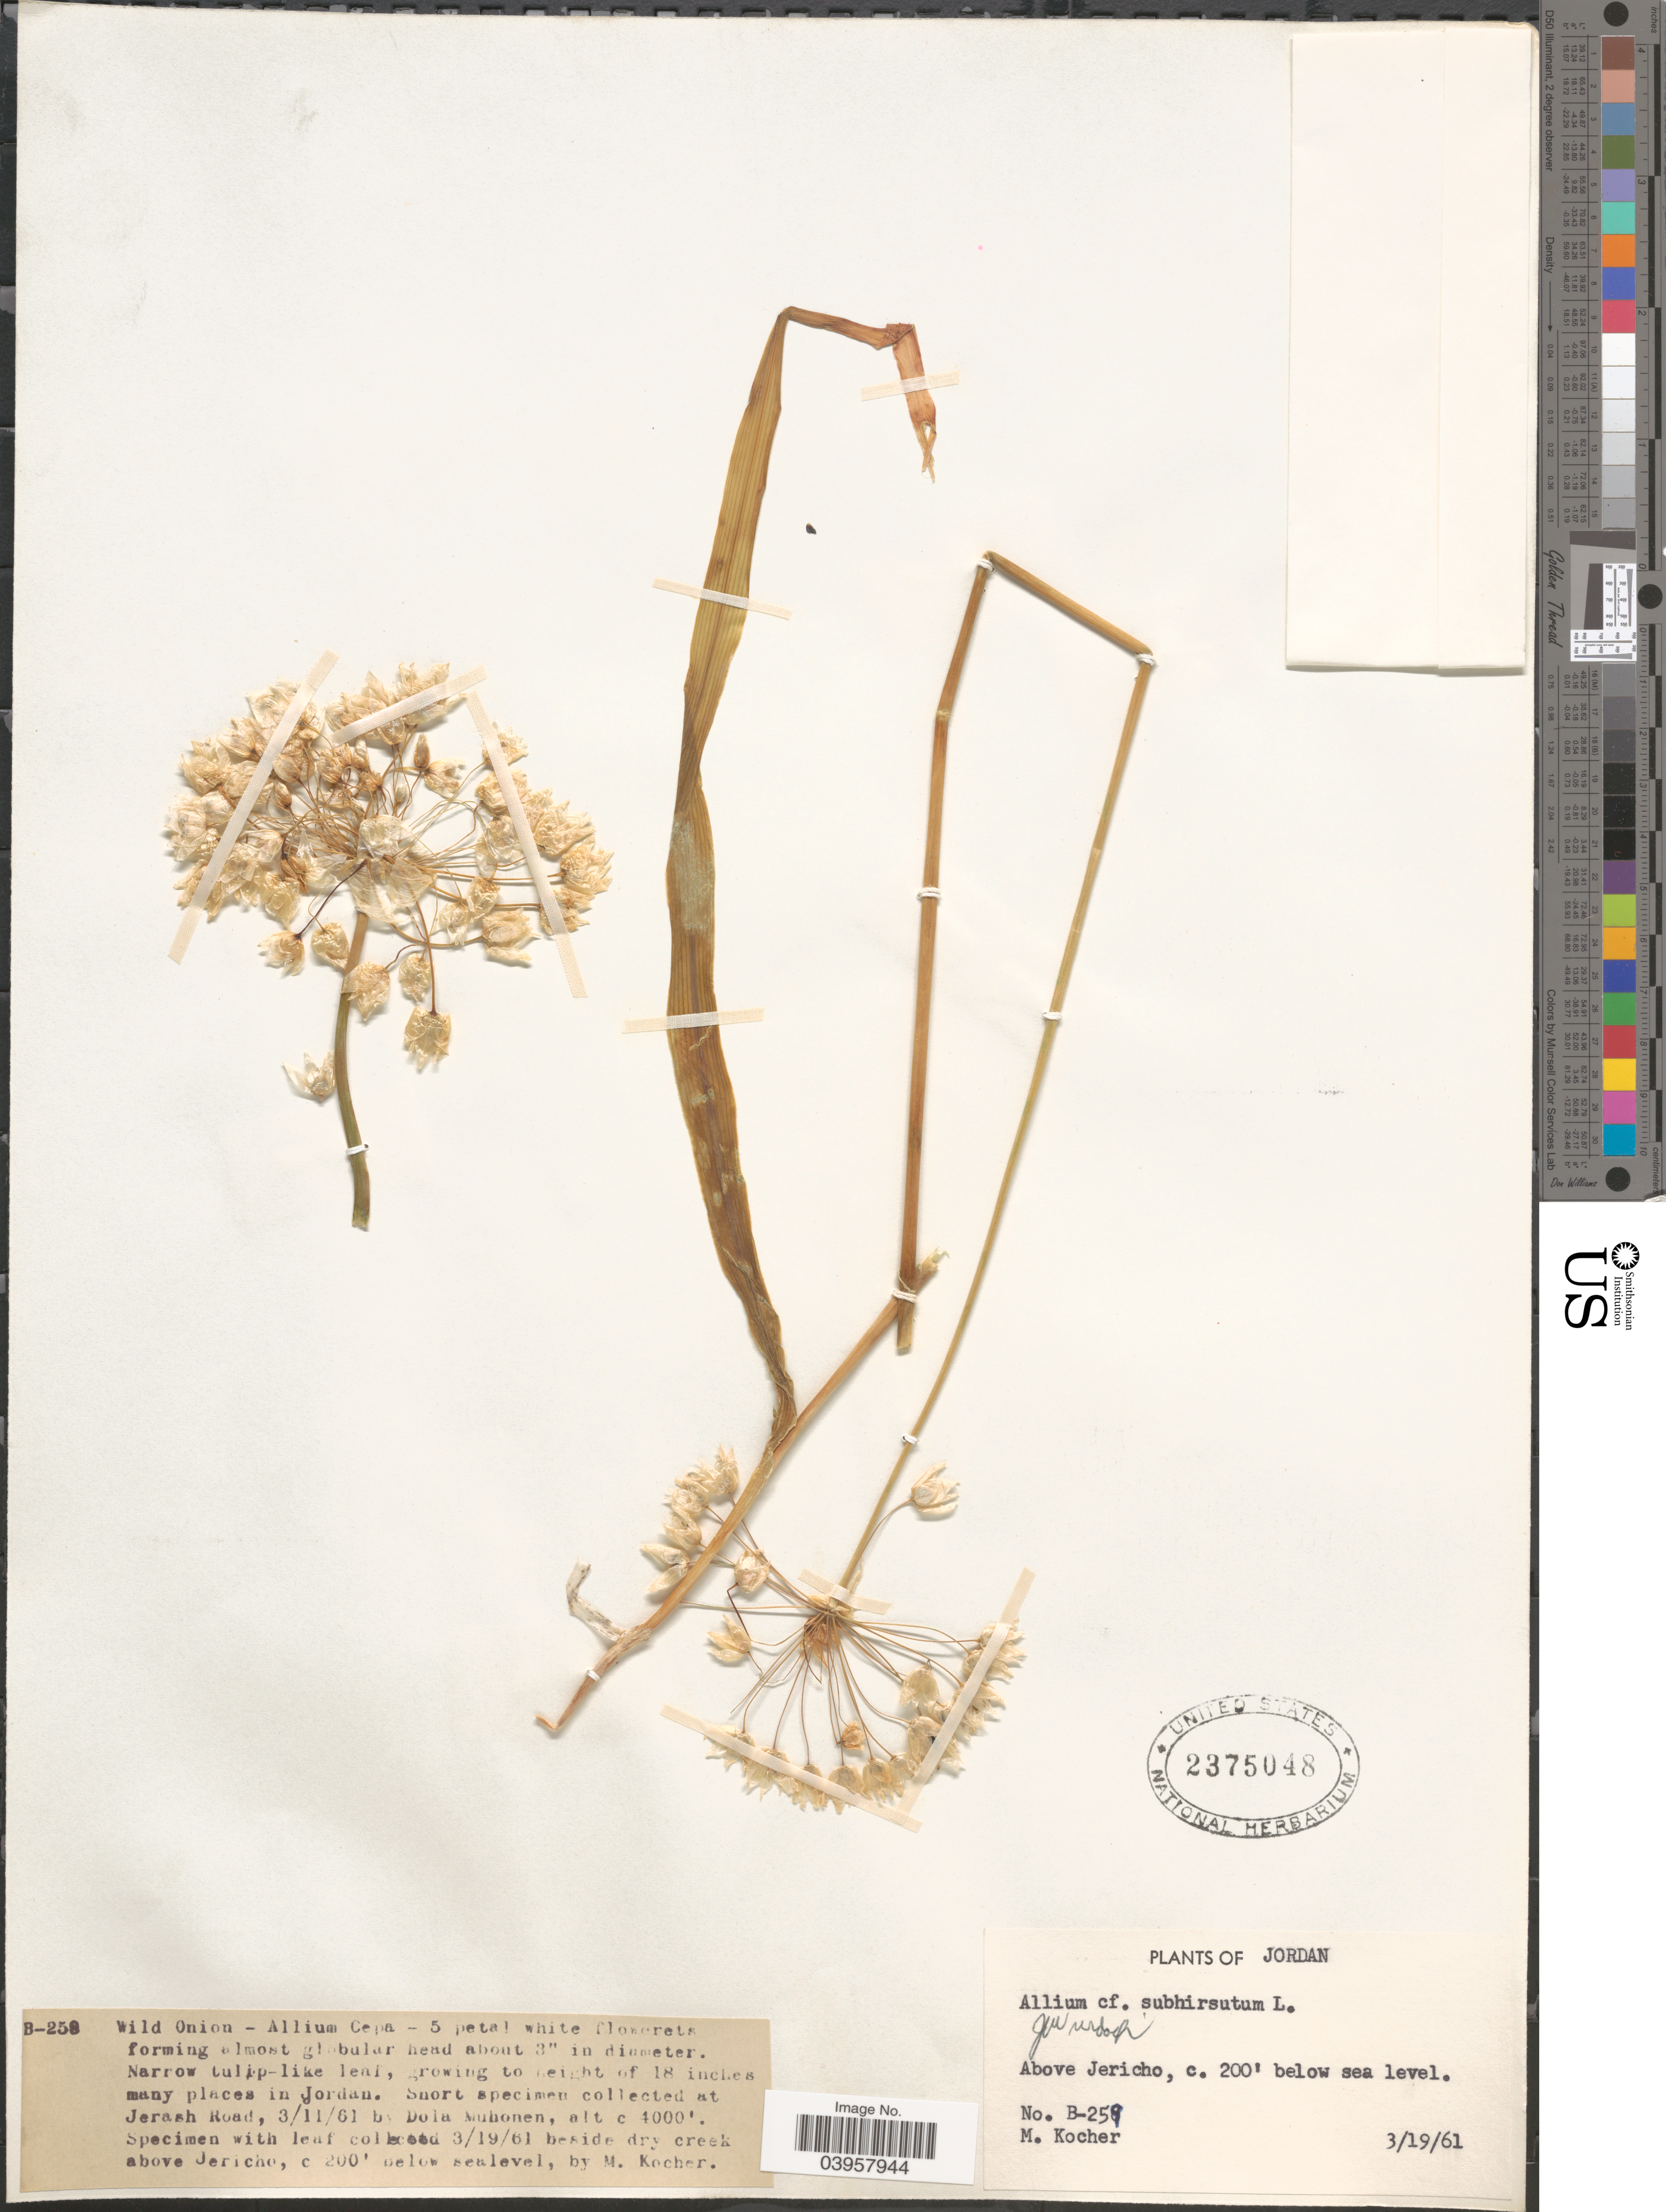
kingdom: Plantae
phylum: Tracheophyta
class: Liliopsida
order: Asparagales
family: Amaryllidaceae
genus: Allium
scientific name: Allium subhirsutum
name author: L.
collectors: M. Kocher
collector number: B-259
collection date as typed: Transcribed d/m/y: 19/3/61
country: Jordan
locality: Above Jericho.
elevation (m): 61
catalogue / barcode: US 2375048